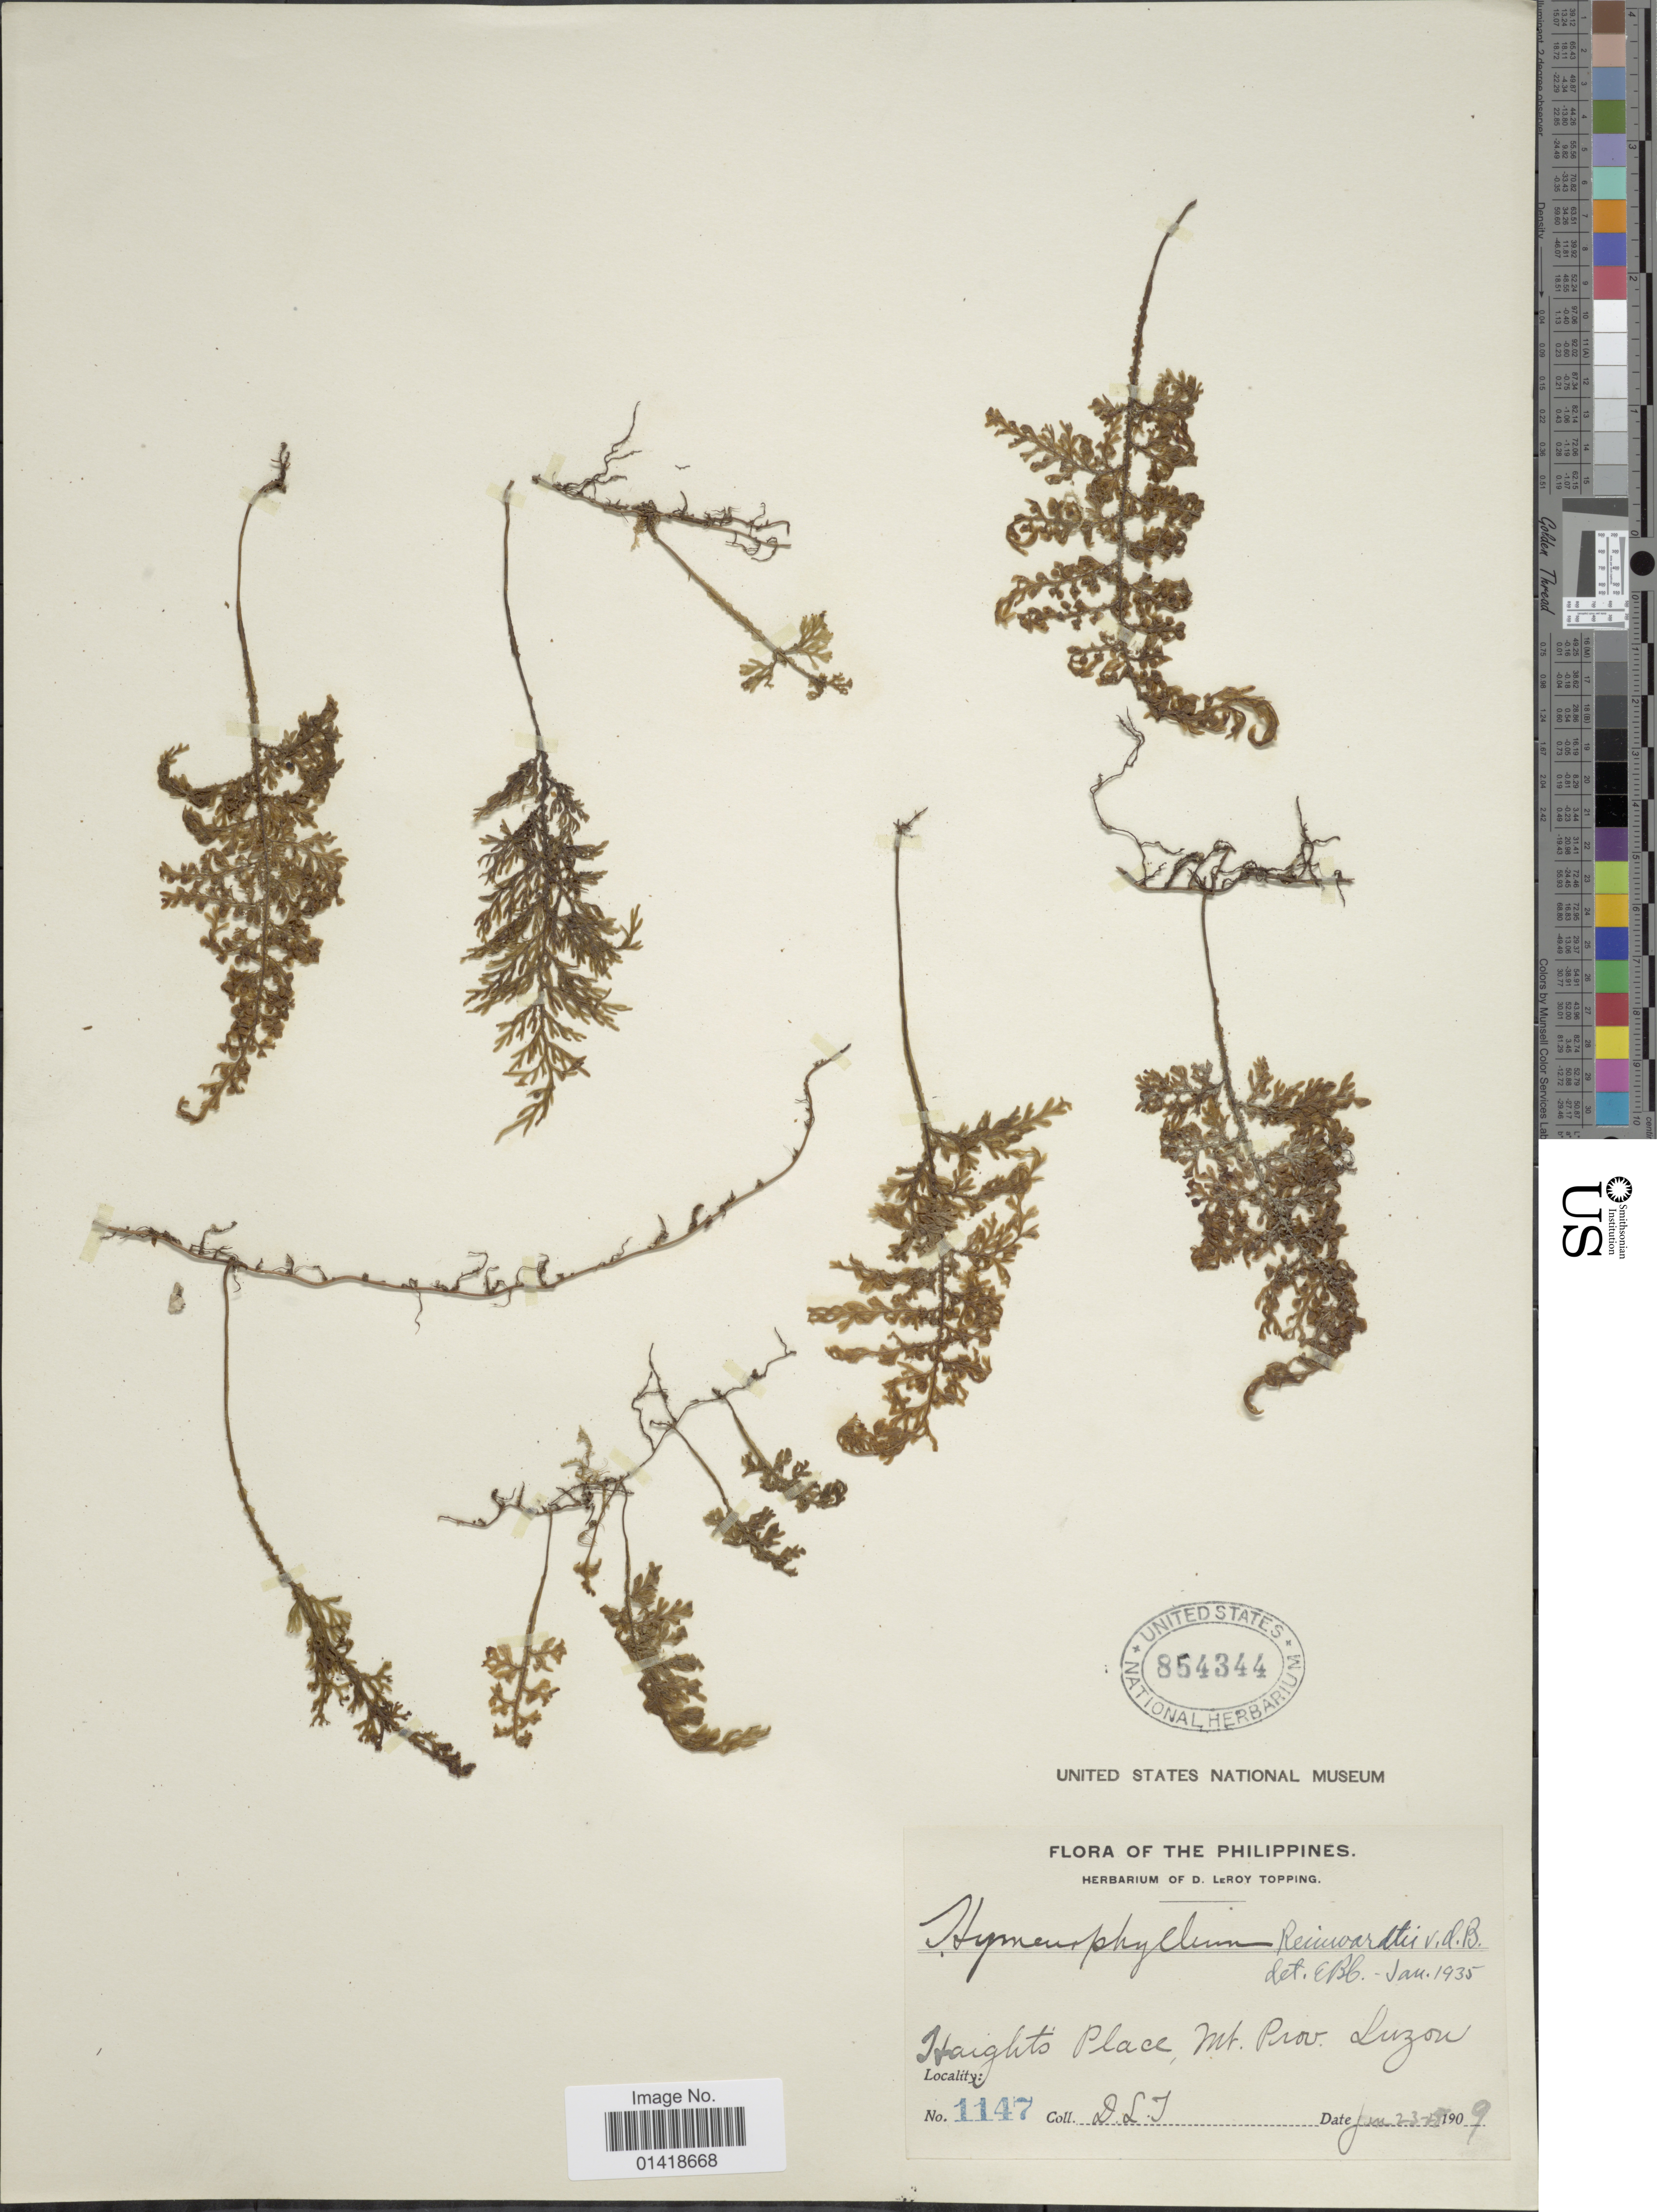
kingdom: Plantae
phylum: Tracheophyta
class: Polypodiopsida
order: Hymenophyllales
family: Hymenophyllaceae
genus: Hymenophyllum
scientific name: Hymenophyllum reinwardtii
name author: Bosch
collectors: D. L. Topping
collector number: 1147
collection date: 1909-01-23/1909-01-28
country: Philippines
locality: The Philippines. Haights Place, Mt. Prov. Luzon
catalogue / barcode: US 854344